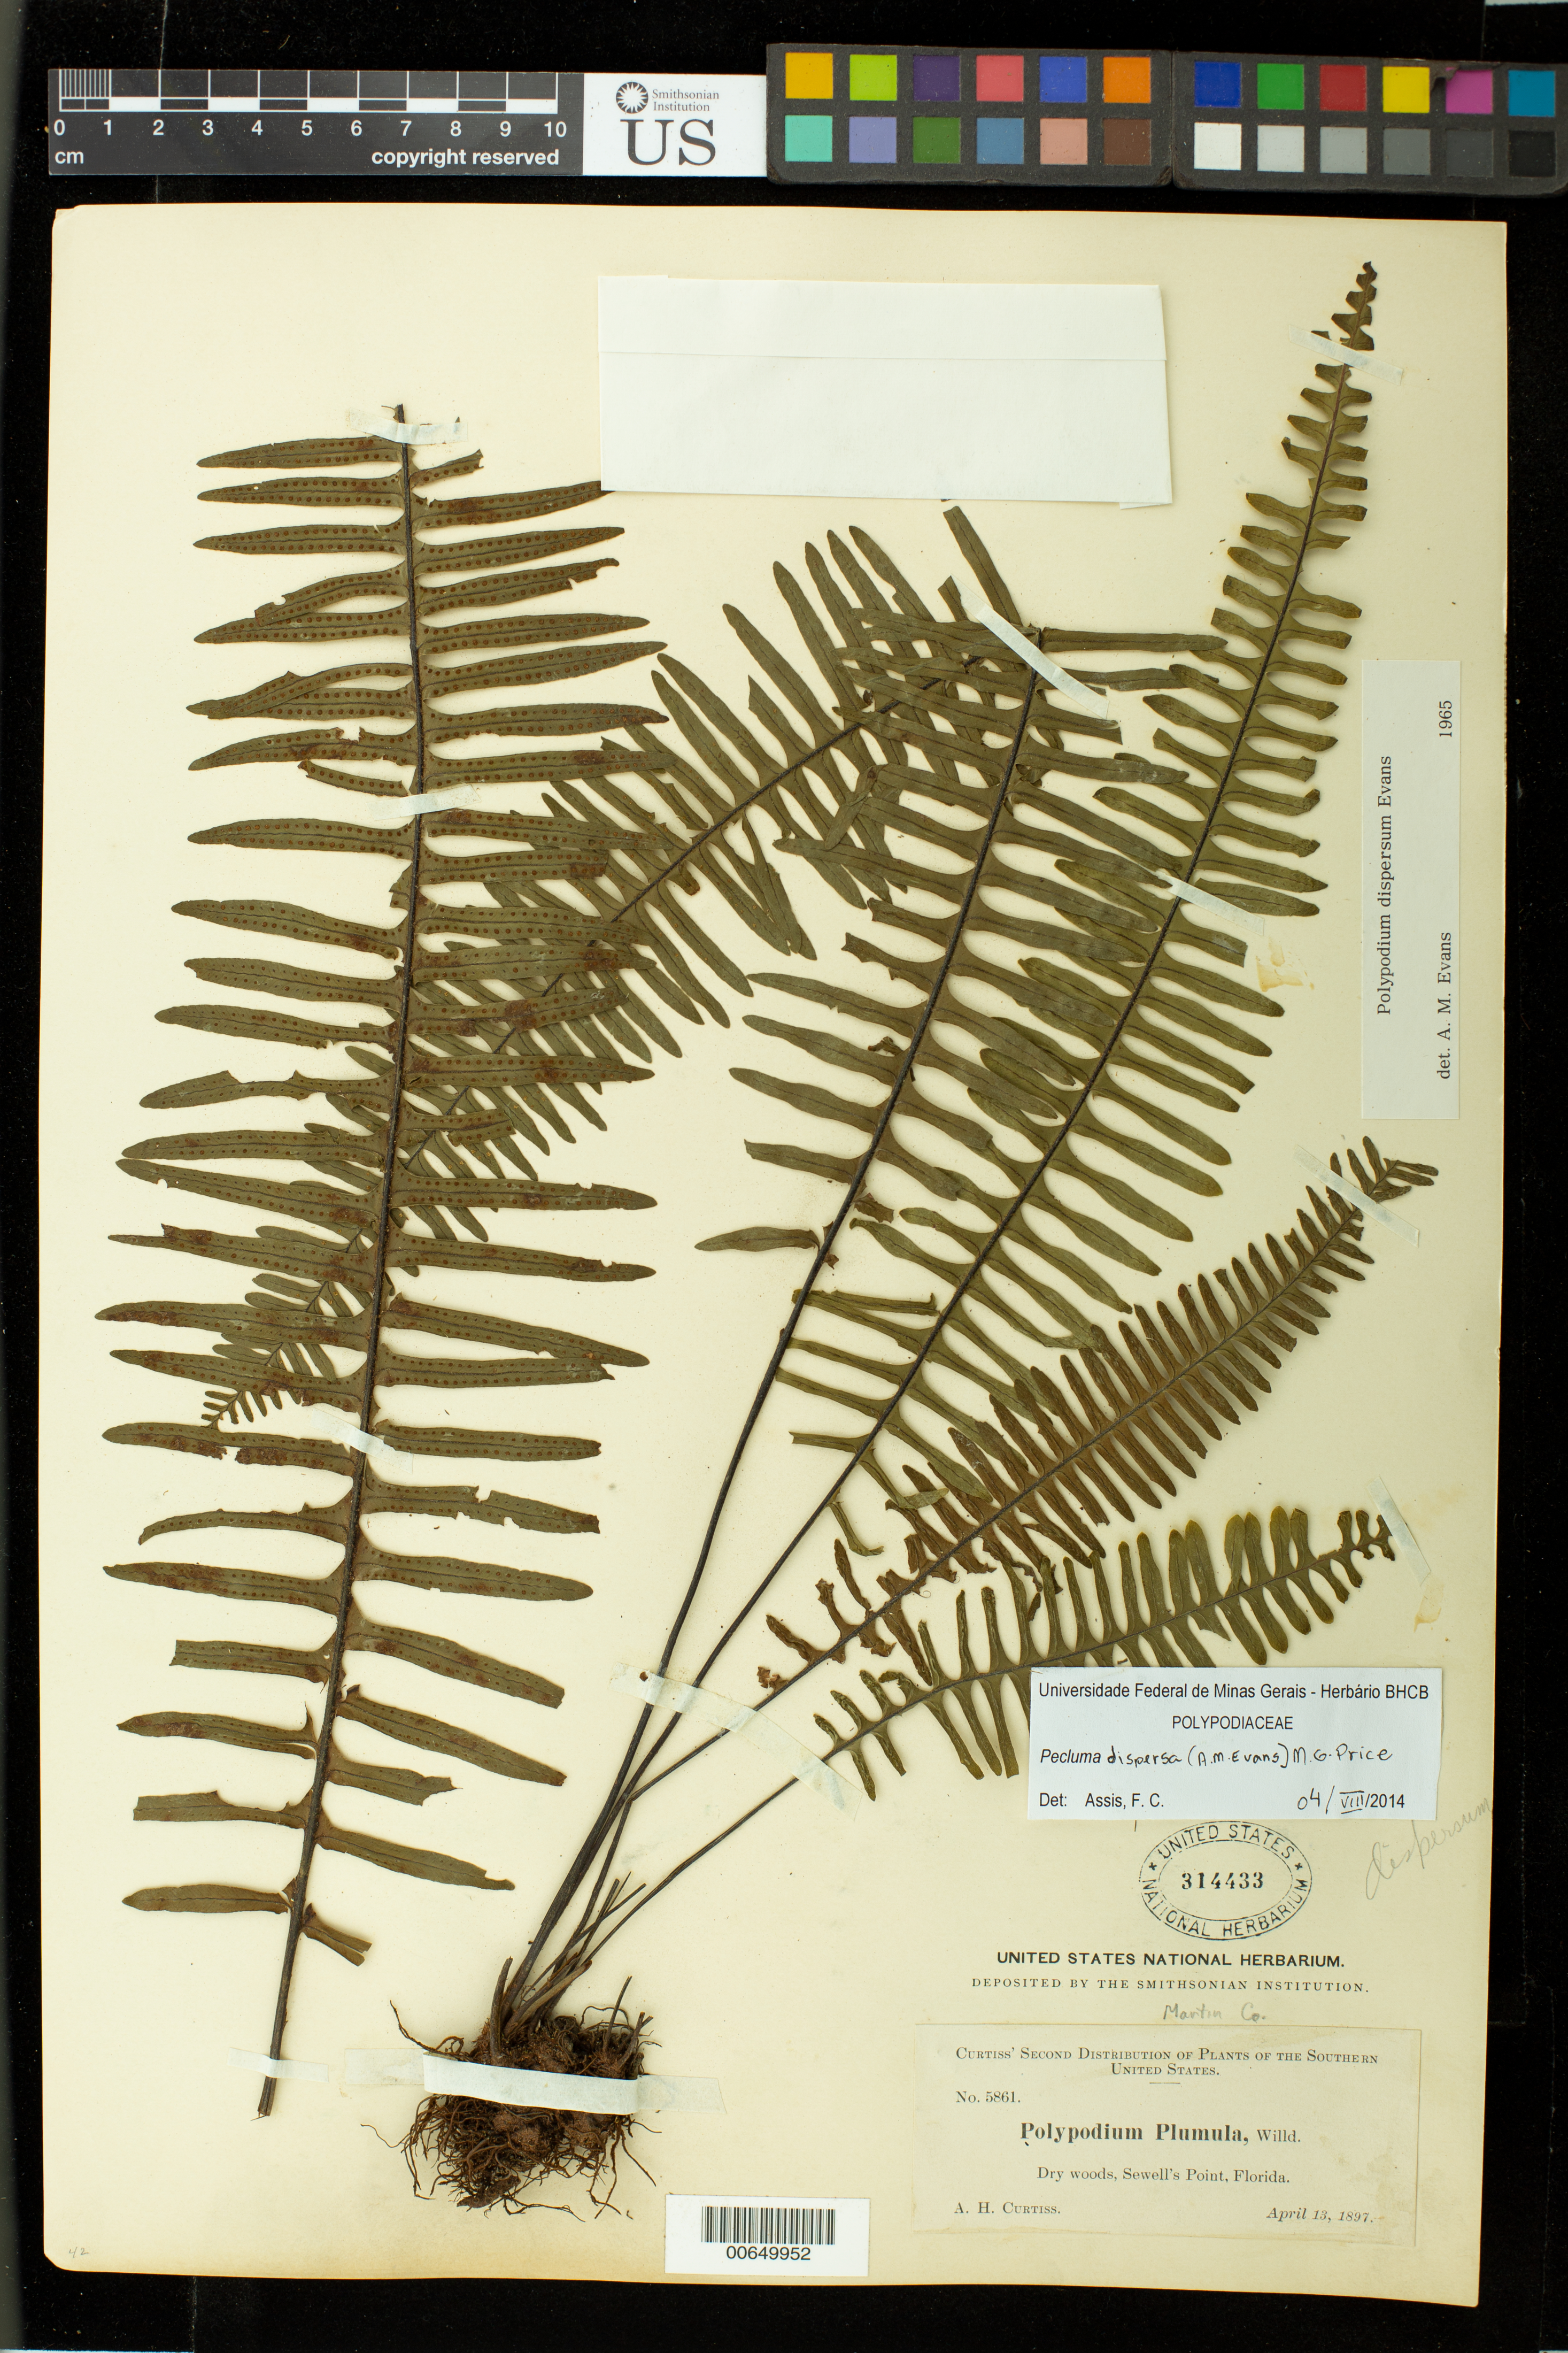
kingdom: Plantae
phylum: Tracheophyta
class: Polypodiopsida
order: Polypodiales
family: Polypodiaceae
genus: Pecluma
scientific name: Pecluma dispersa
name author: (A.M. Evans) M.G. Price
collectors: A. H. Curtiss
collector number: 5861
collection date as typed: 13 Apr 1897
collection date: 1897-04-13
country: United States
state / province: Florida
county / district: Martin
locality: Sewell's Point.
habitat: Dry woods.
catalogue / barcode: US 314433